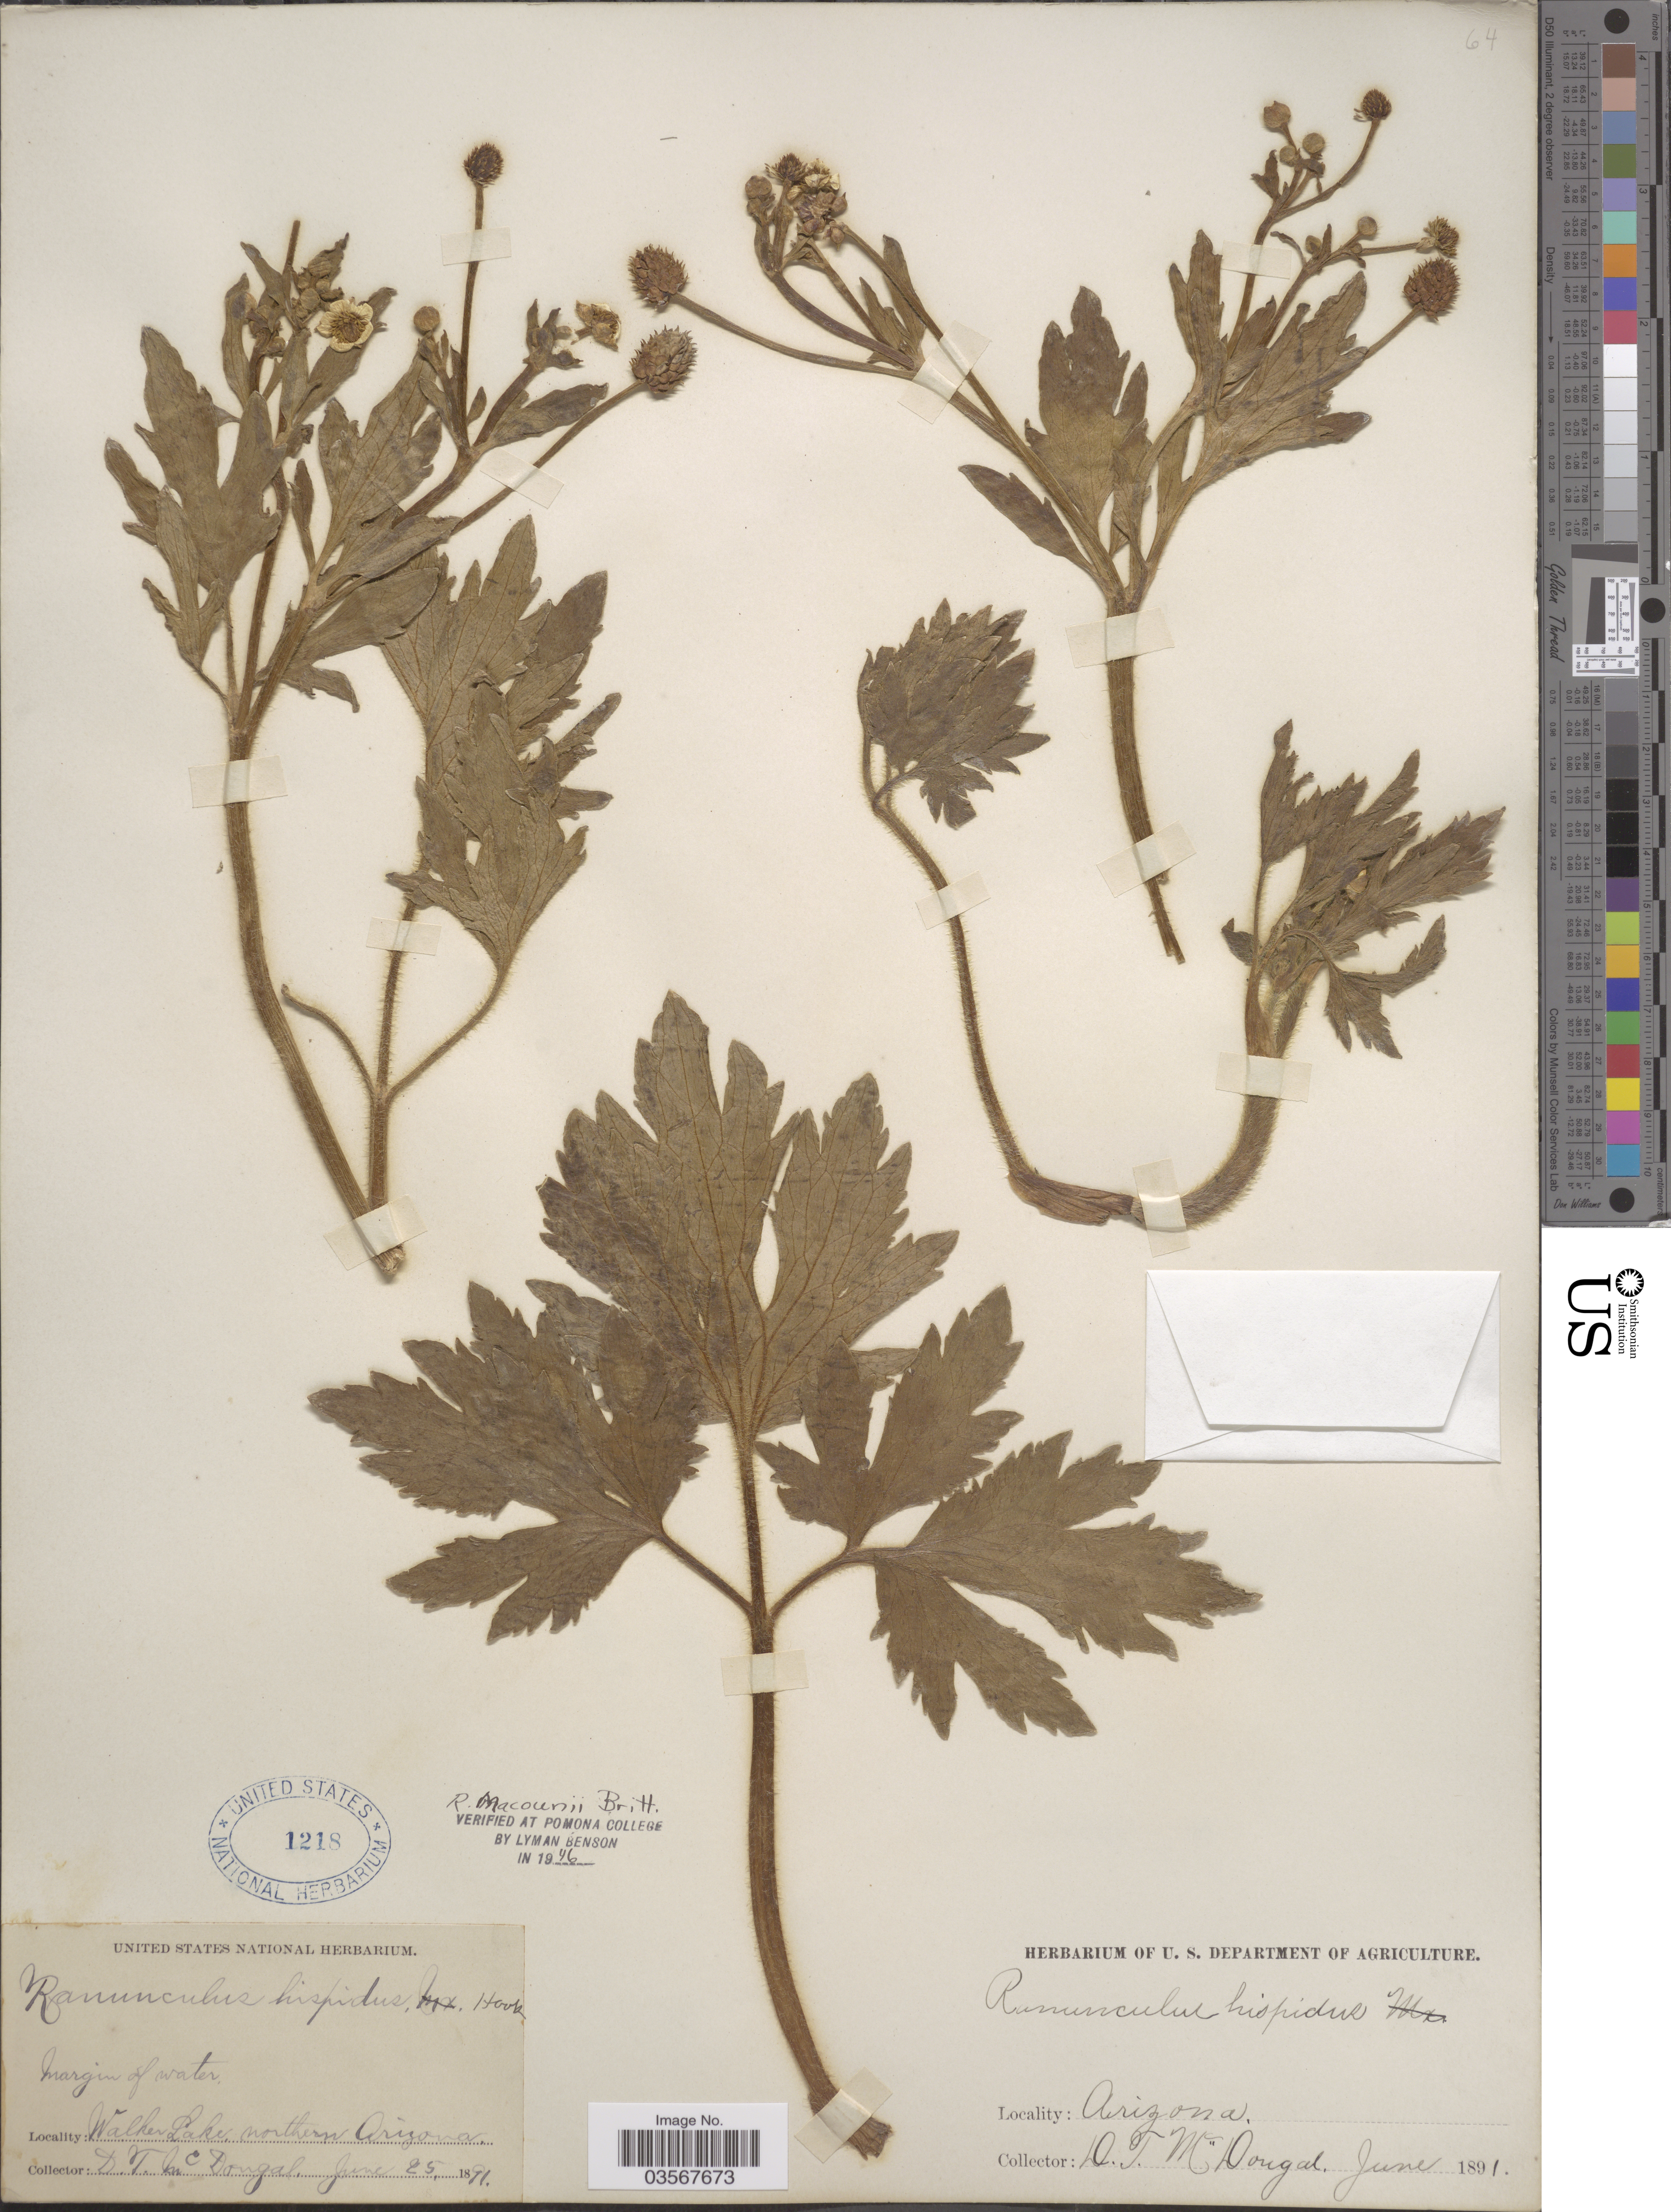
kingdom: Plantae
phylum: Tracheophyta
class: Magnoliopsida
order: Ranunculales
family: Ranunculaceae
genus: Ranunculus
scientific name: Ranunculus macounii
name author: Britton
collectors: D. McDougal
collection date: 1891-06-25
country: United States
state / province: Arizona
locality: Margin of water. Walker Lake, northern Arizona.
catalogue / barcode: US 1218